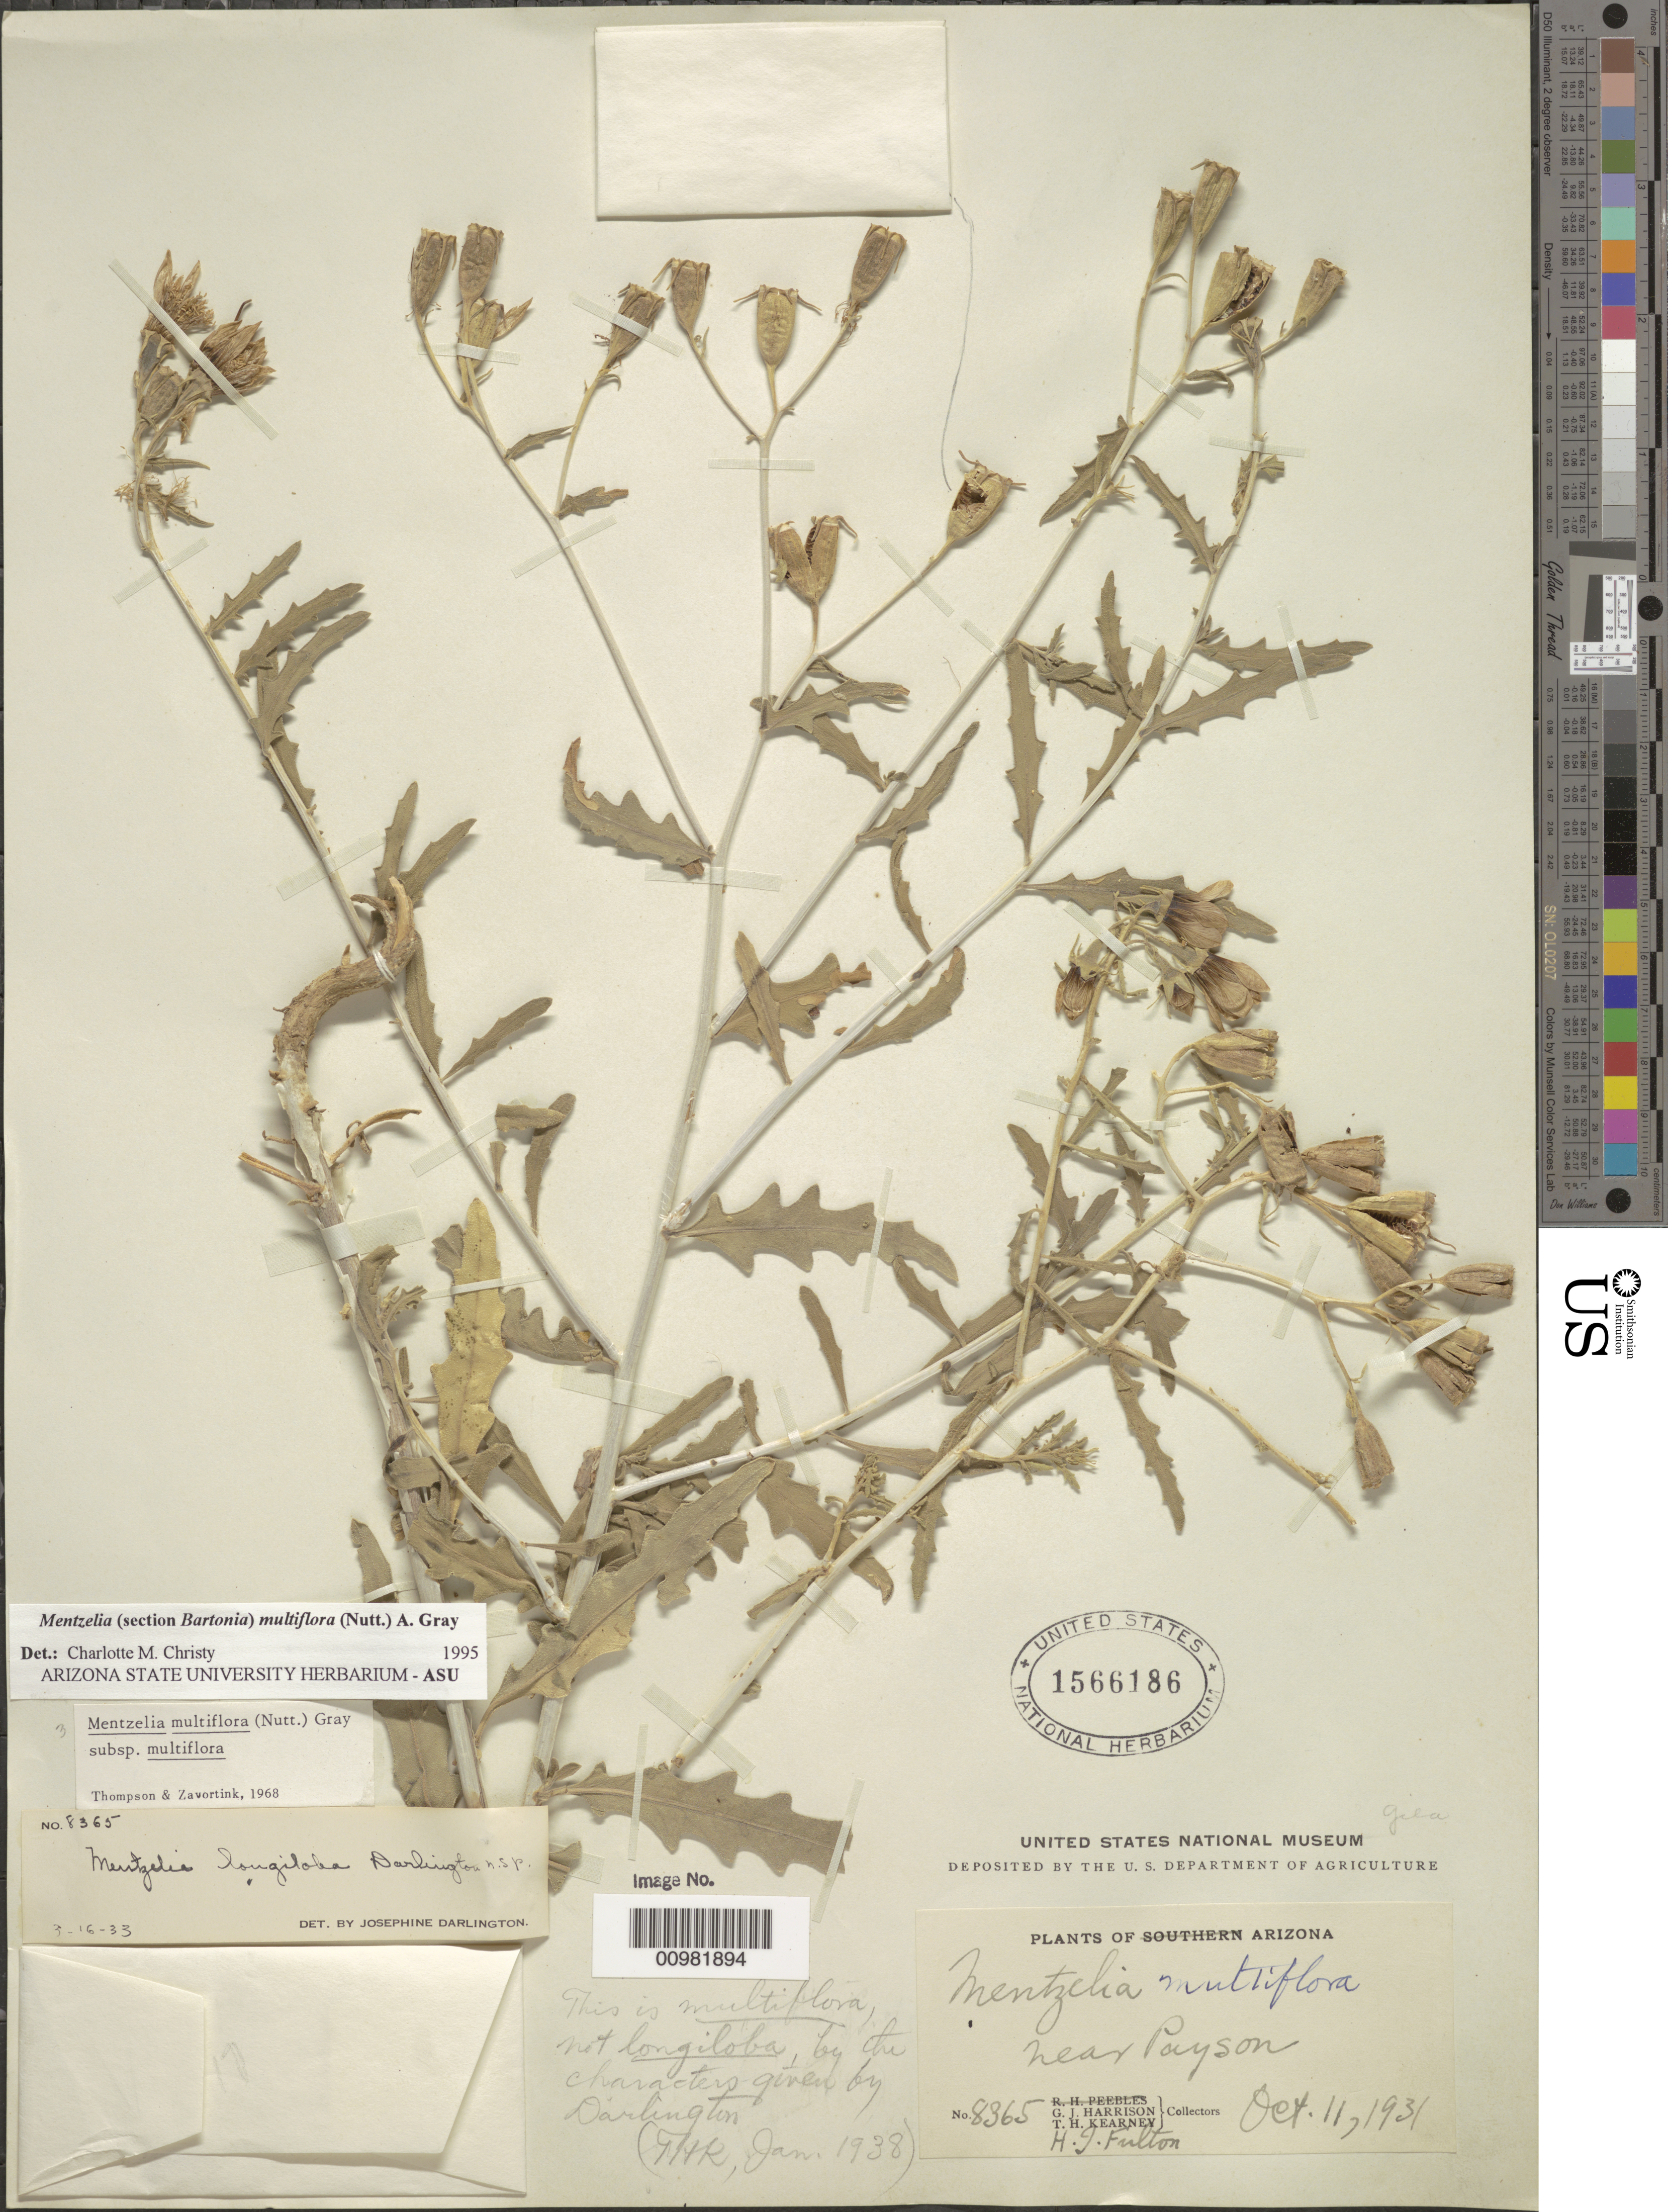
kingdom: Plantae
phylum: Tracheophyta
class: Magnoliopsida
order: Cornales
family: Loasaceae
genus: Mentzelia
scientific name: Mentzelia multiflora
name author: (Nutt.) A. Gray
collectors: G. J. Harrison & T. H. Kearney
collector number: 8365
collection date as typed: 11 Oct 1931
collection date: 1931-10-11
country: United States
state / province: Arizona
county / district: Gila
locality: near Payson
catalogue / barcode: US 1566186